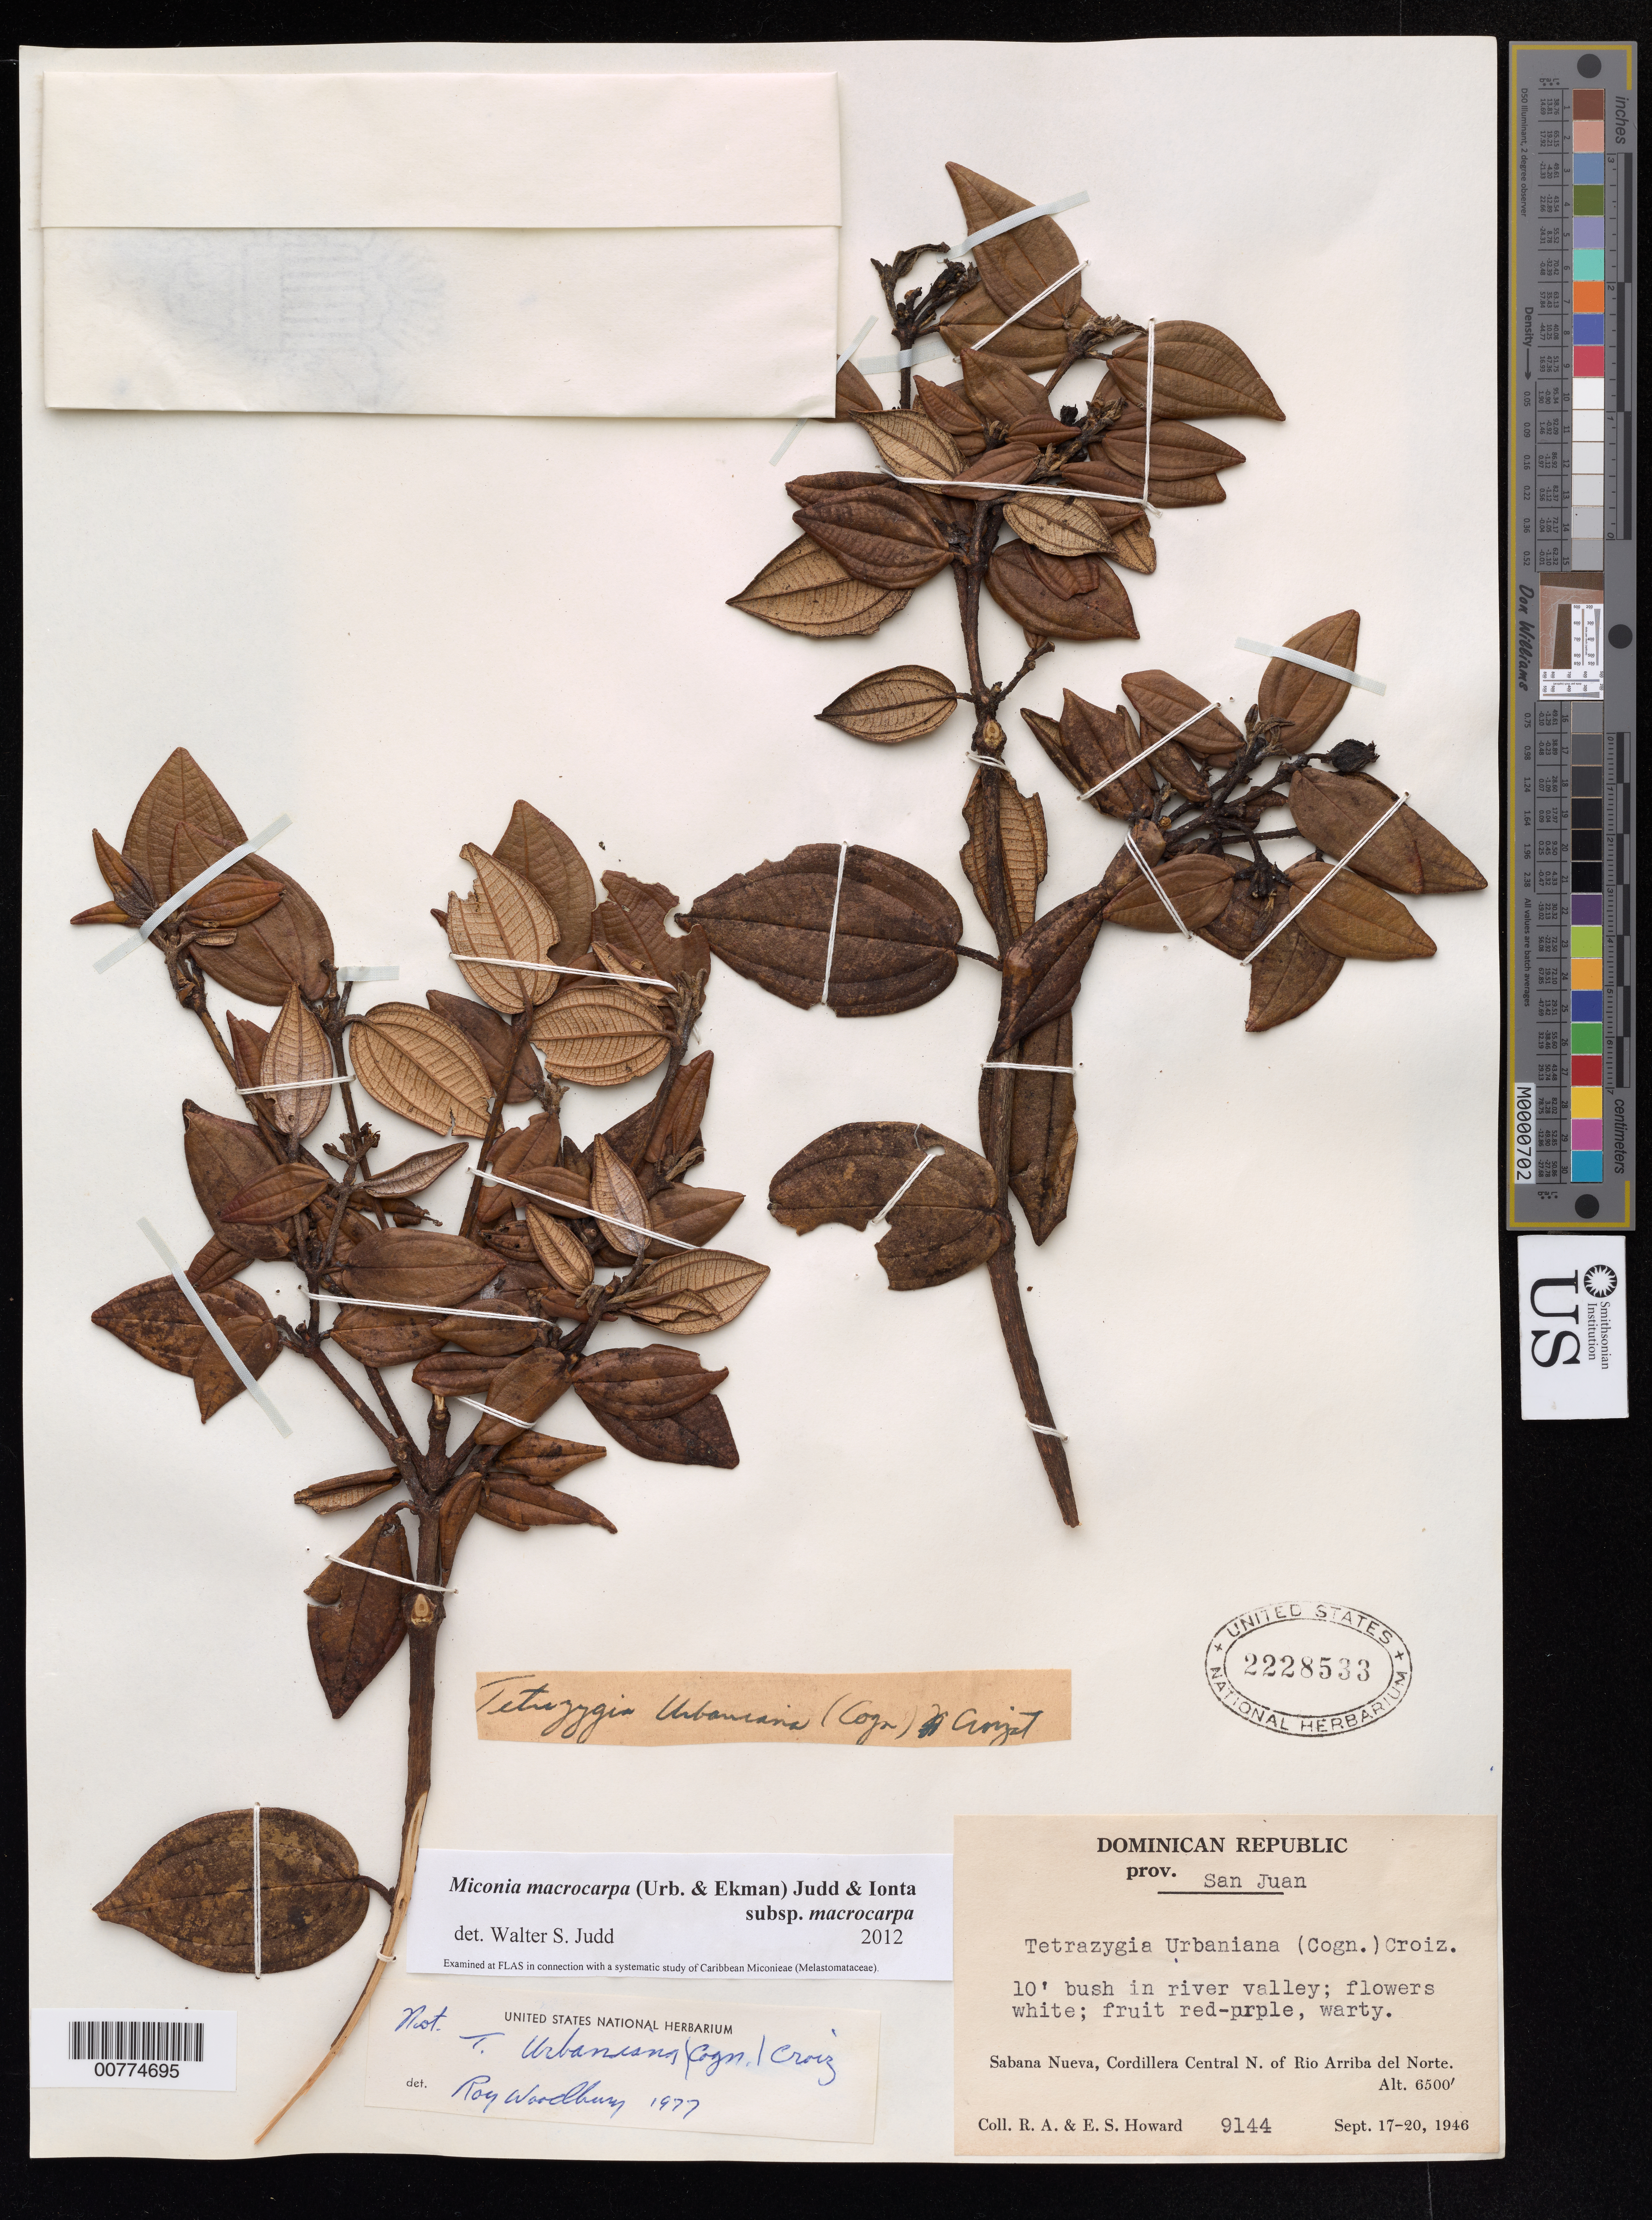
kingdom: Plantae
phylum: Tracheophyta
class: Magnoliopsida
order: Myrtales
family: Melastomataceae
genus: Miconia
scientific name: Miconia macrocarpa subsp. macrocarpa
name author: (Urb. & Ekman) Judd & Ionta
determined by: Judd, Walter S.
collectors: R. A. Howard & E. S. Howard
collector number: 9144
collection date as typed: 17 Sep 1946 20 Sep 1946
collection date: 1946-09-17/1946-09-20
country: Dominican Republic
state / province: San Juan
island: Hispaniola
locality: Sabana Nueva, Cordillera Central N of Río Arriba del Norte.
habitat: In river valley.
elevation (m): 1981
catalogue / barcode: US 2228533